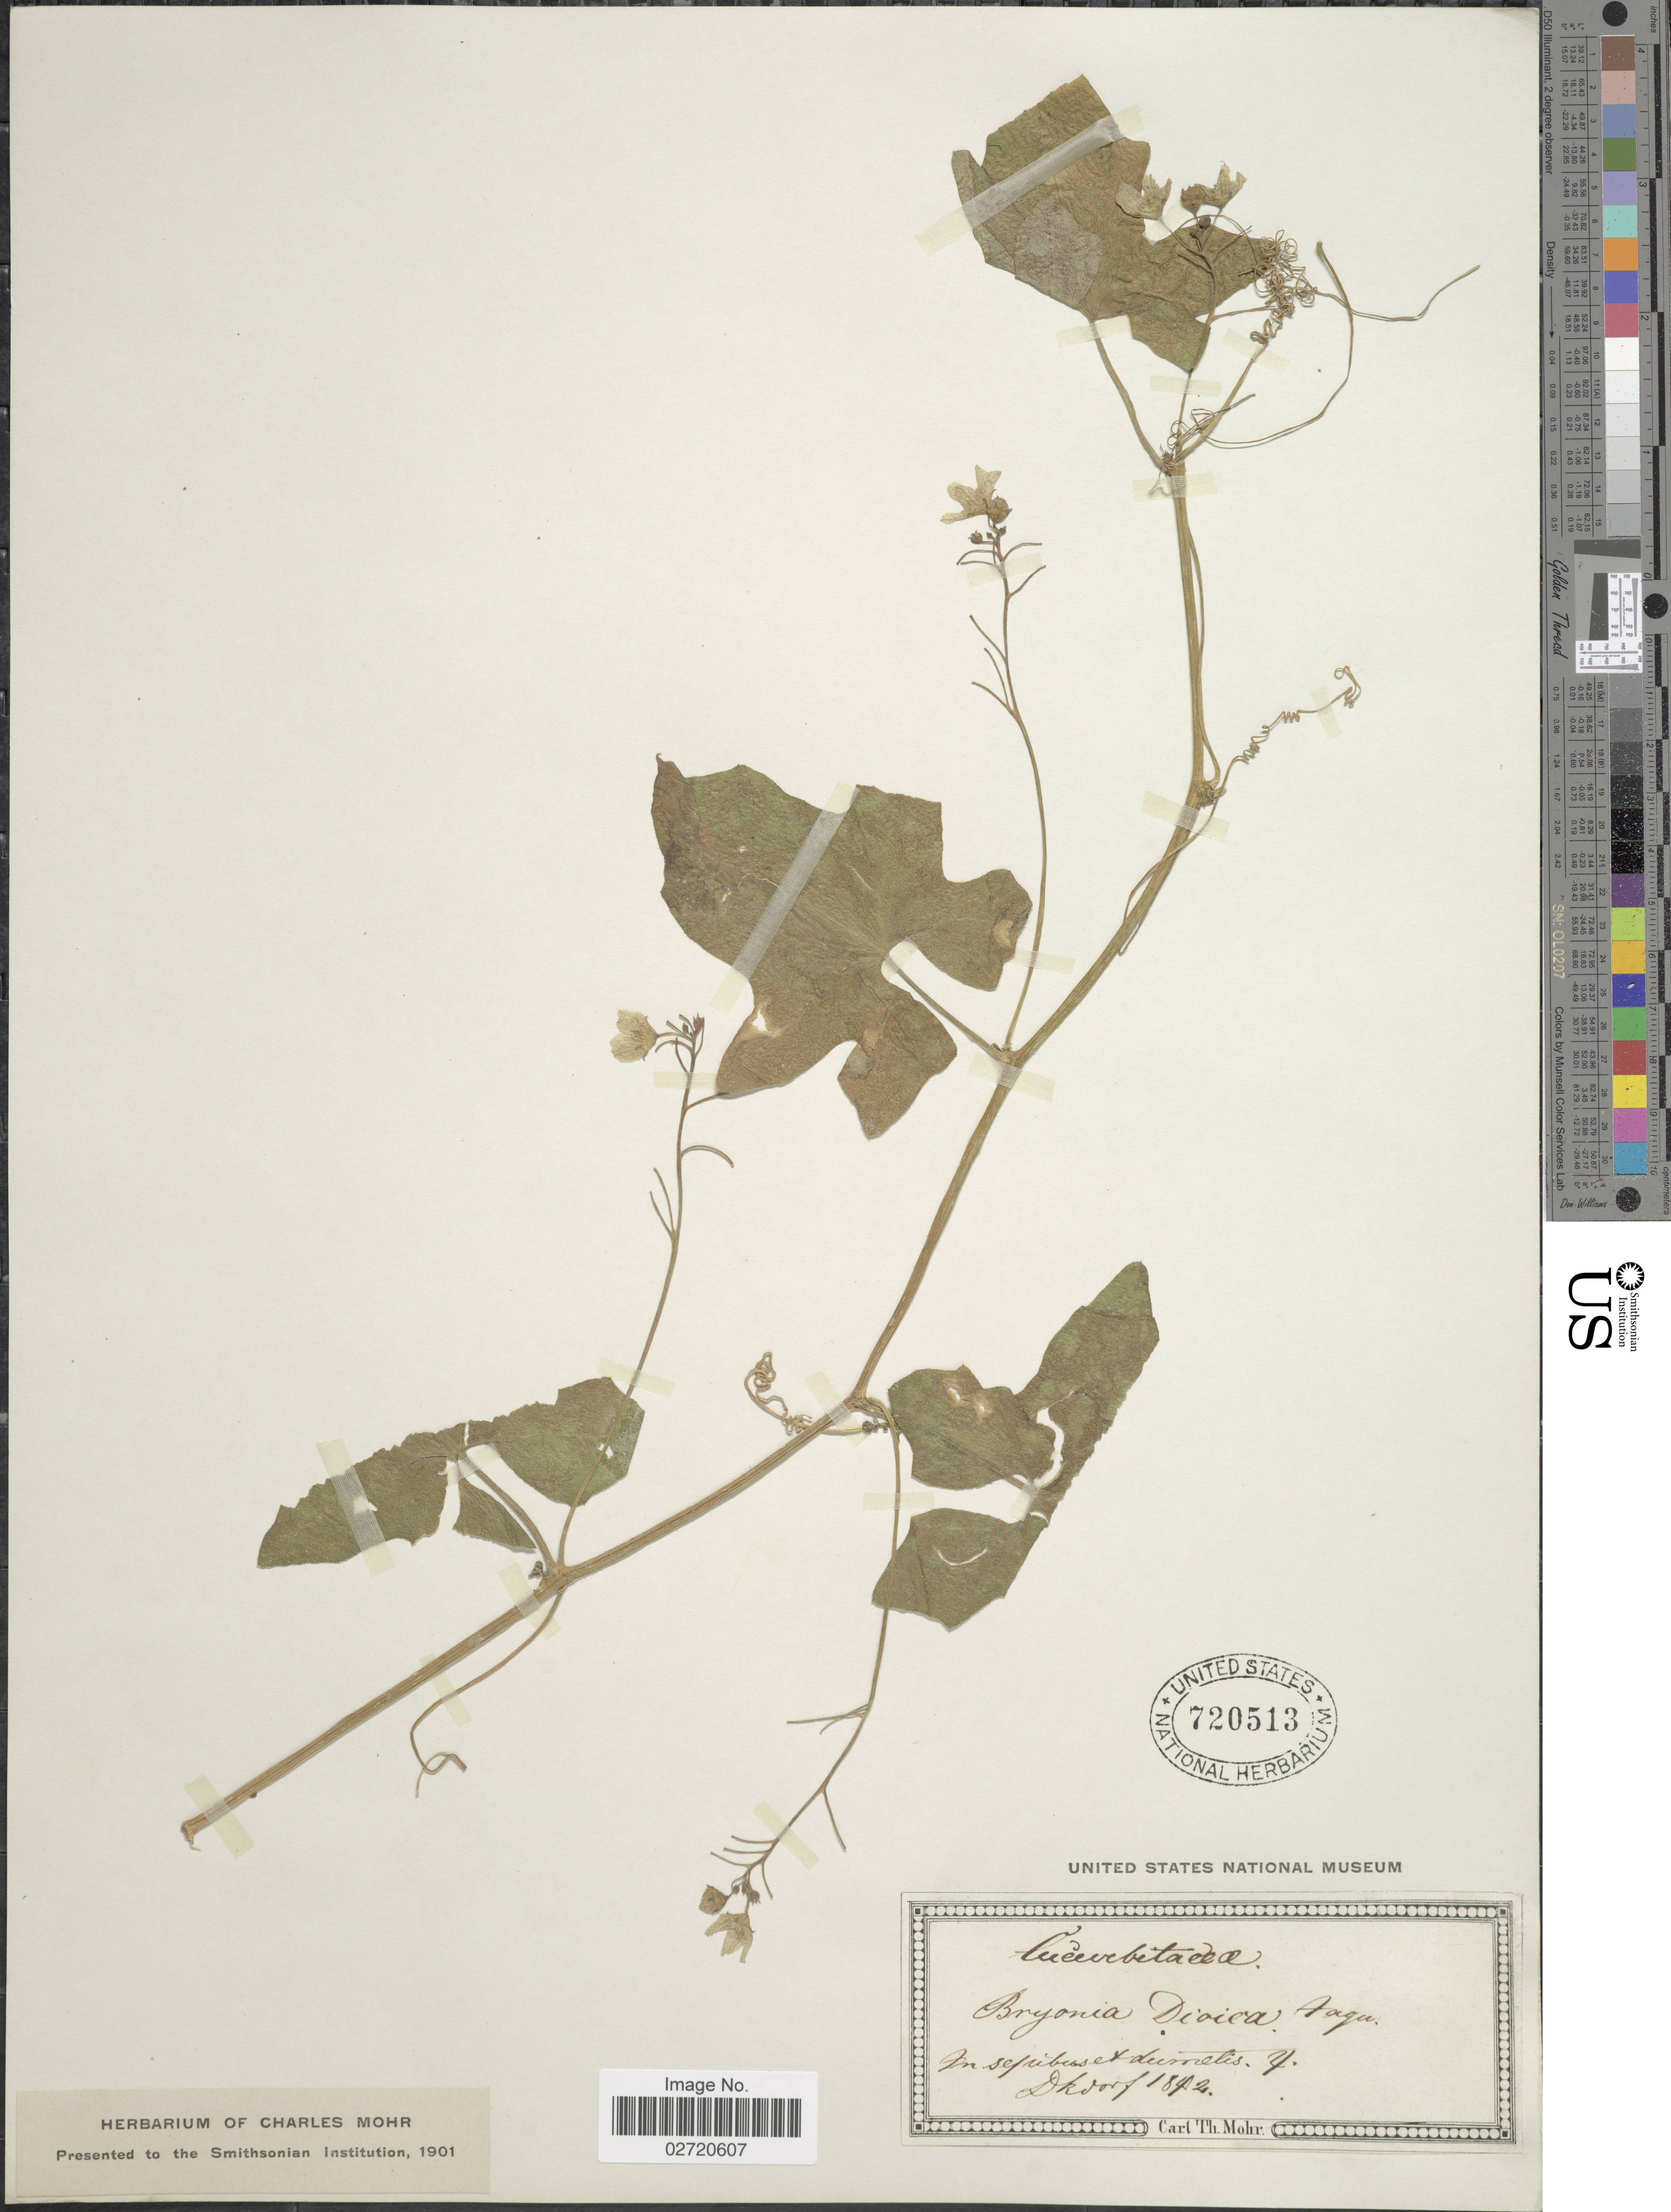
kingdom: Plantae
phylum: Tracheophyta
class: Magnoliopsida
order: Cucurbitales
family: Cucurbitaceae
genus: Bryonia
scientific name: Bryonia dioica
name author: Jacq.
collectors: C. T. Mohr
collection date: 1842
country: Germany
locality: Dkdorf [interpreted; Ddorf/Dusseldorf?]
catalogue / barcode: US 720513